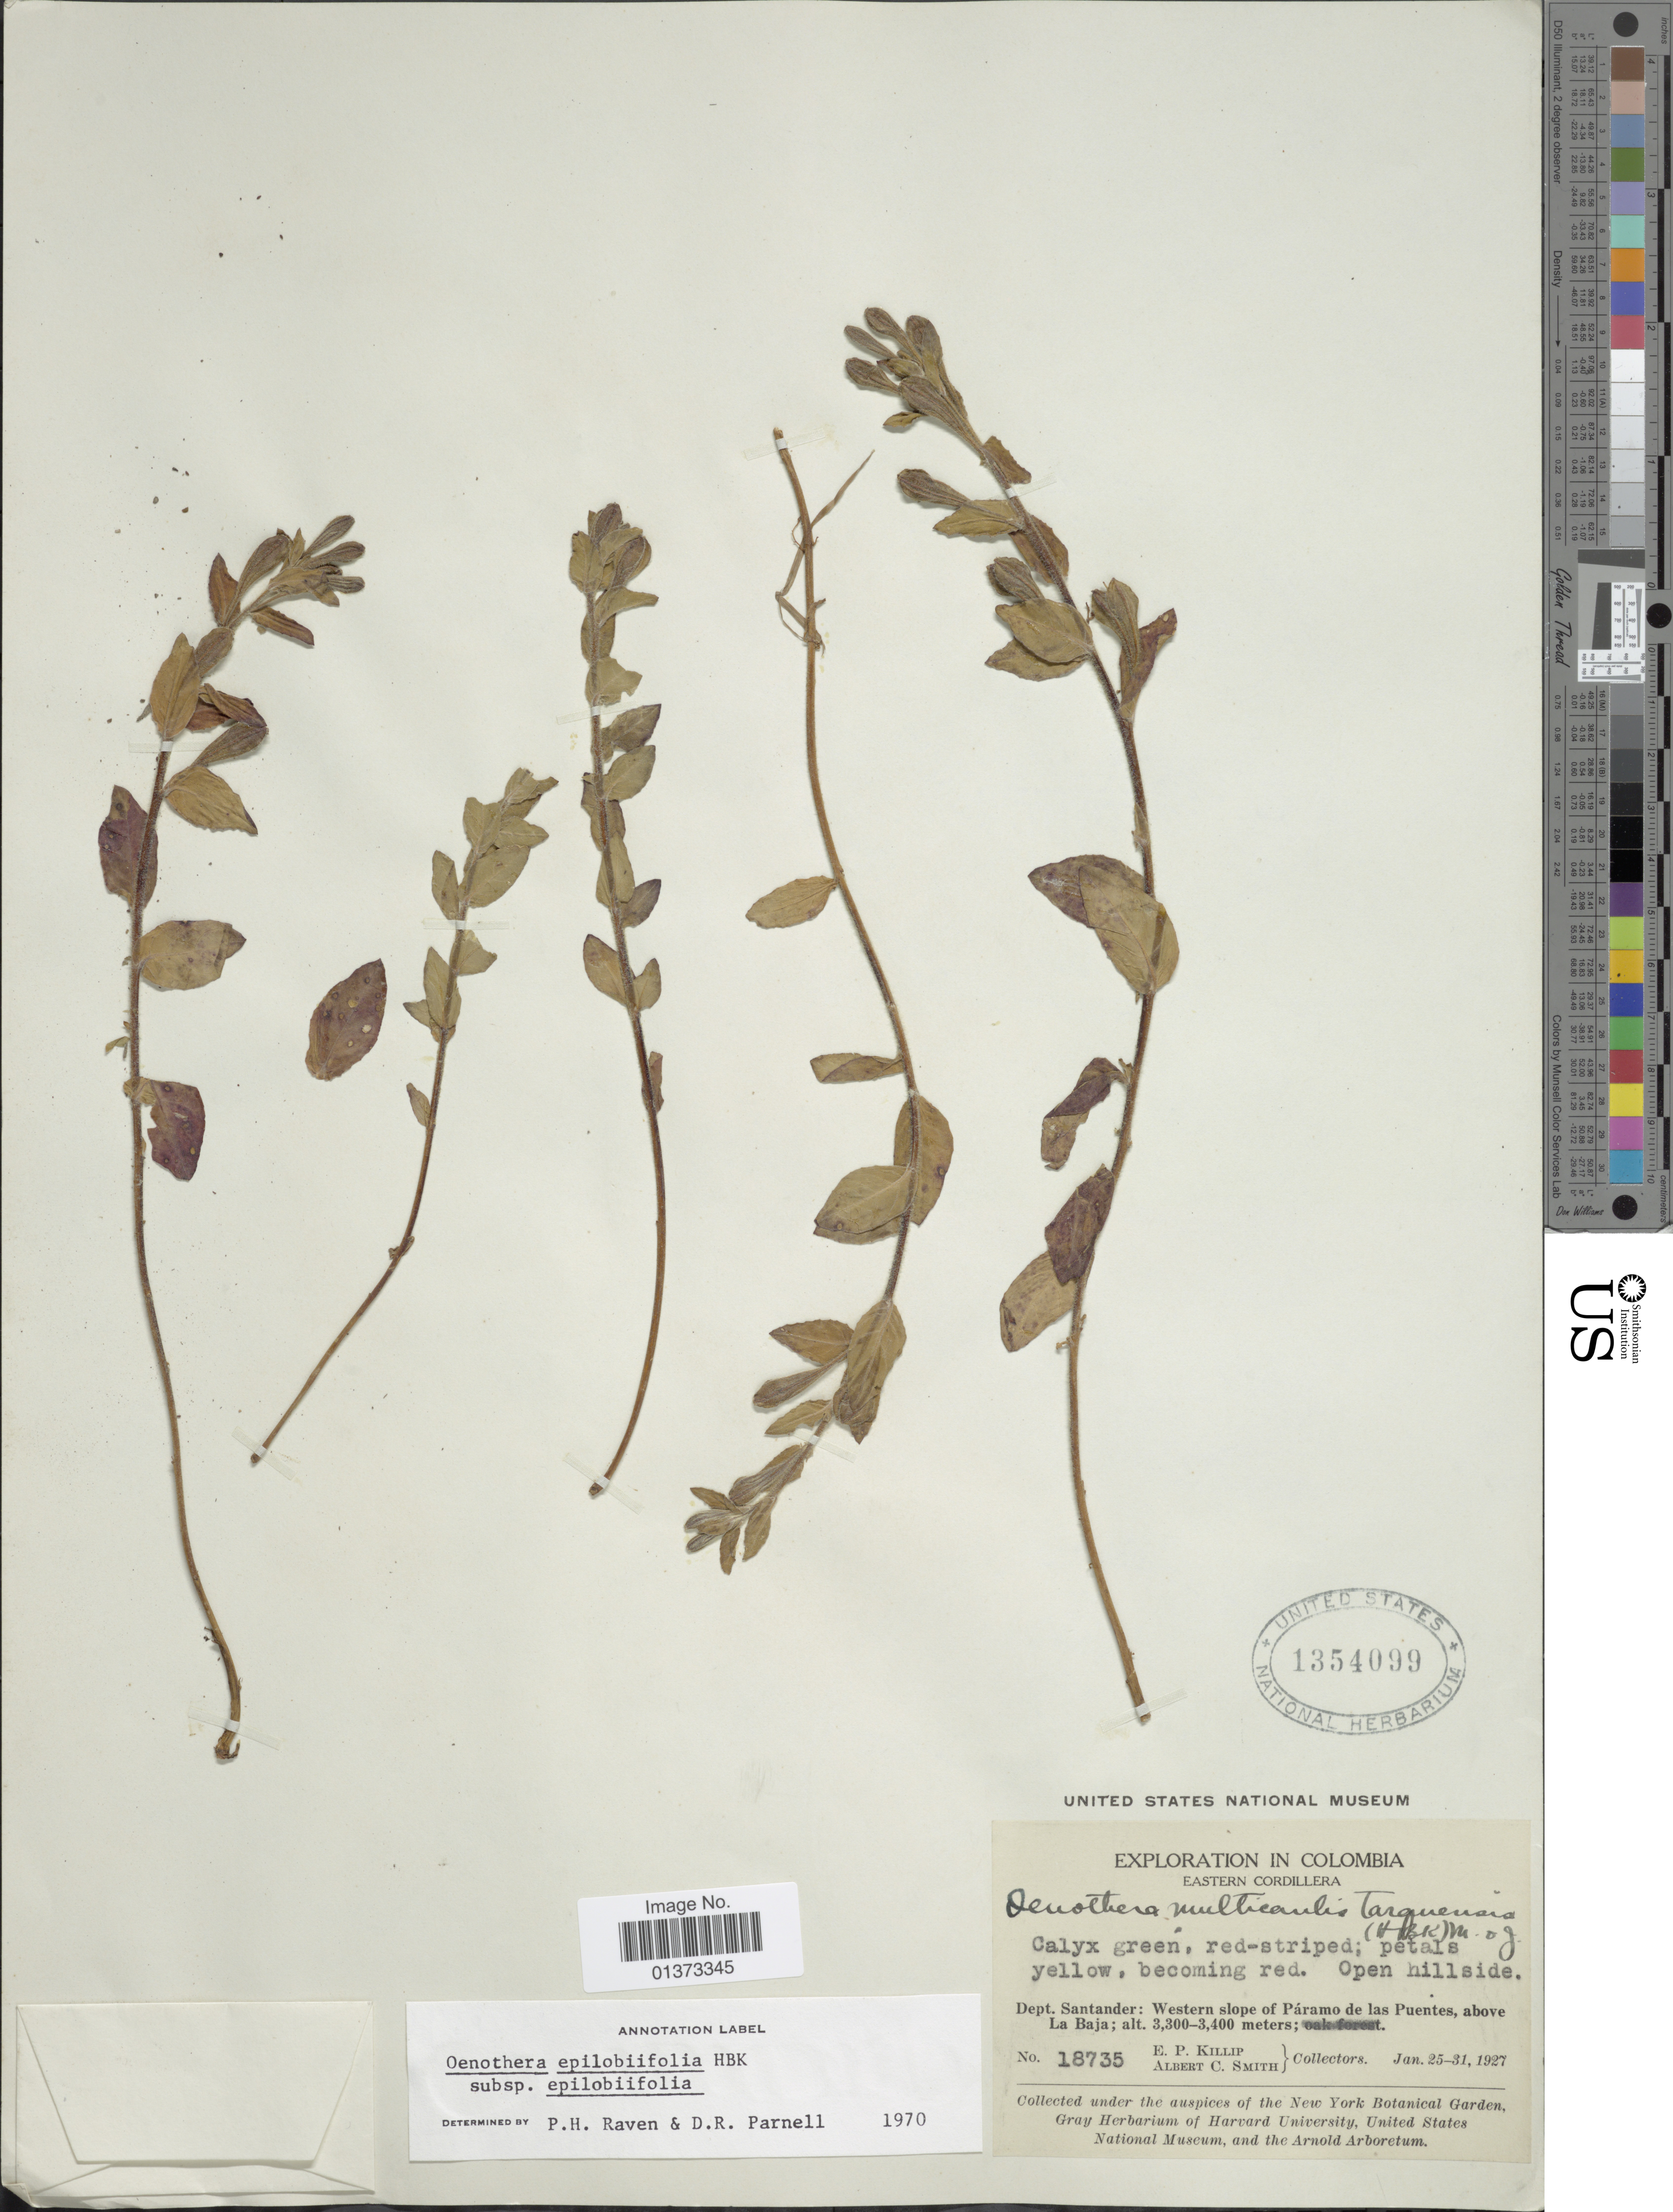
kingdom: Plantae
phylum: Tracheophyta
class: Magnoliopsida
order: Myrtales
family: Onagraceae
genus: Oenothera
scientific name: Oenothera epilobiifolia subsp. epilobiifolia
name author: Kunth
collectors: E. P. Killip & A. C. Smith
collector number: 18735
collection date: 1927-01-25/1927-01-31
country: Colombia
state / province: Santander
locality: Western slope of Páramo de las Puentes, above La Baja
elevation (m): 3300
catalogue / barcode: US 1354099